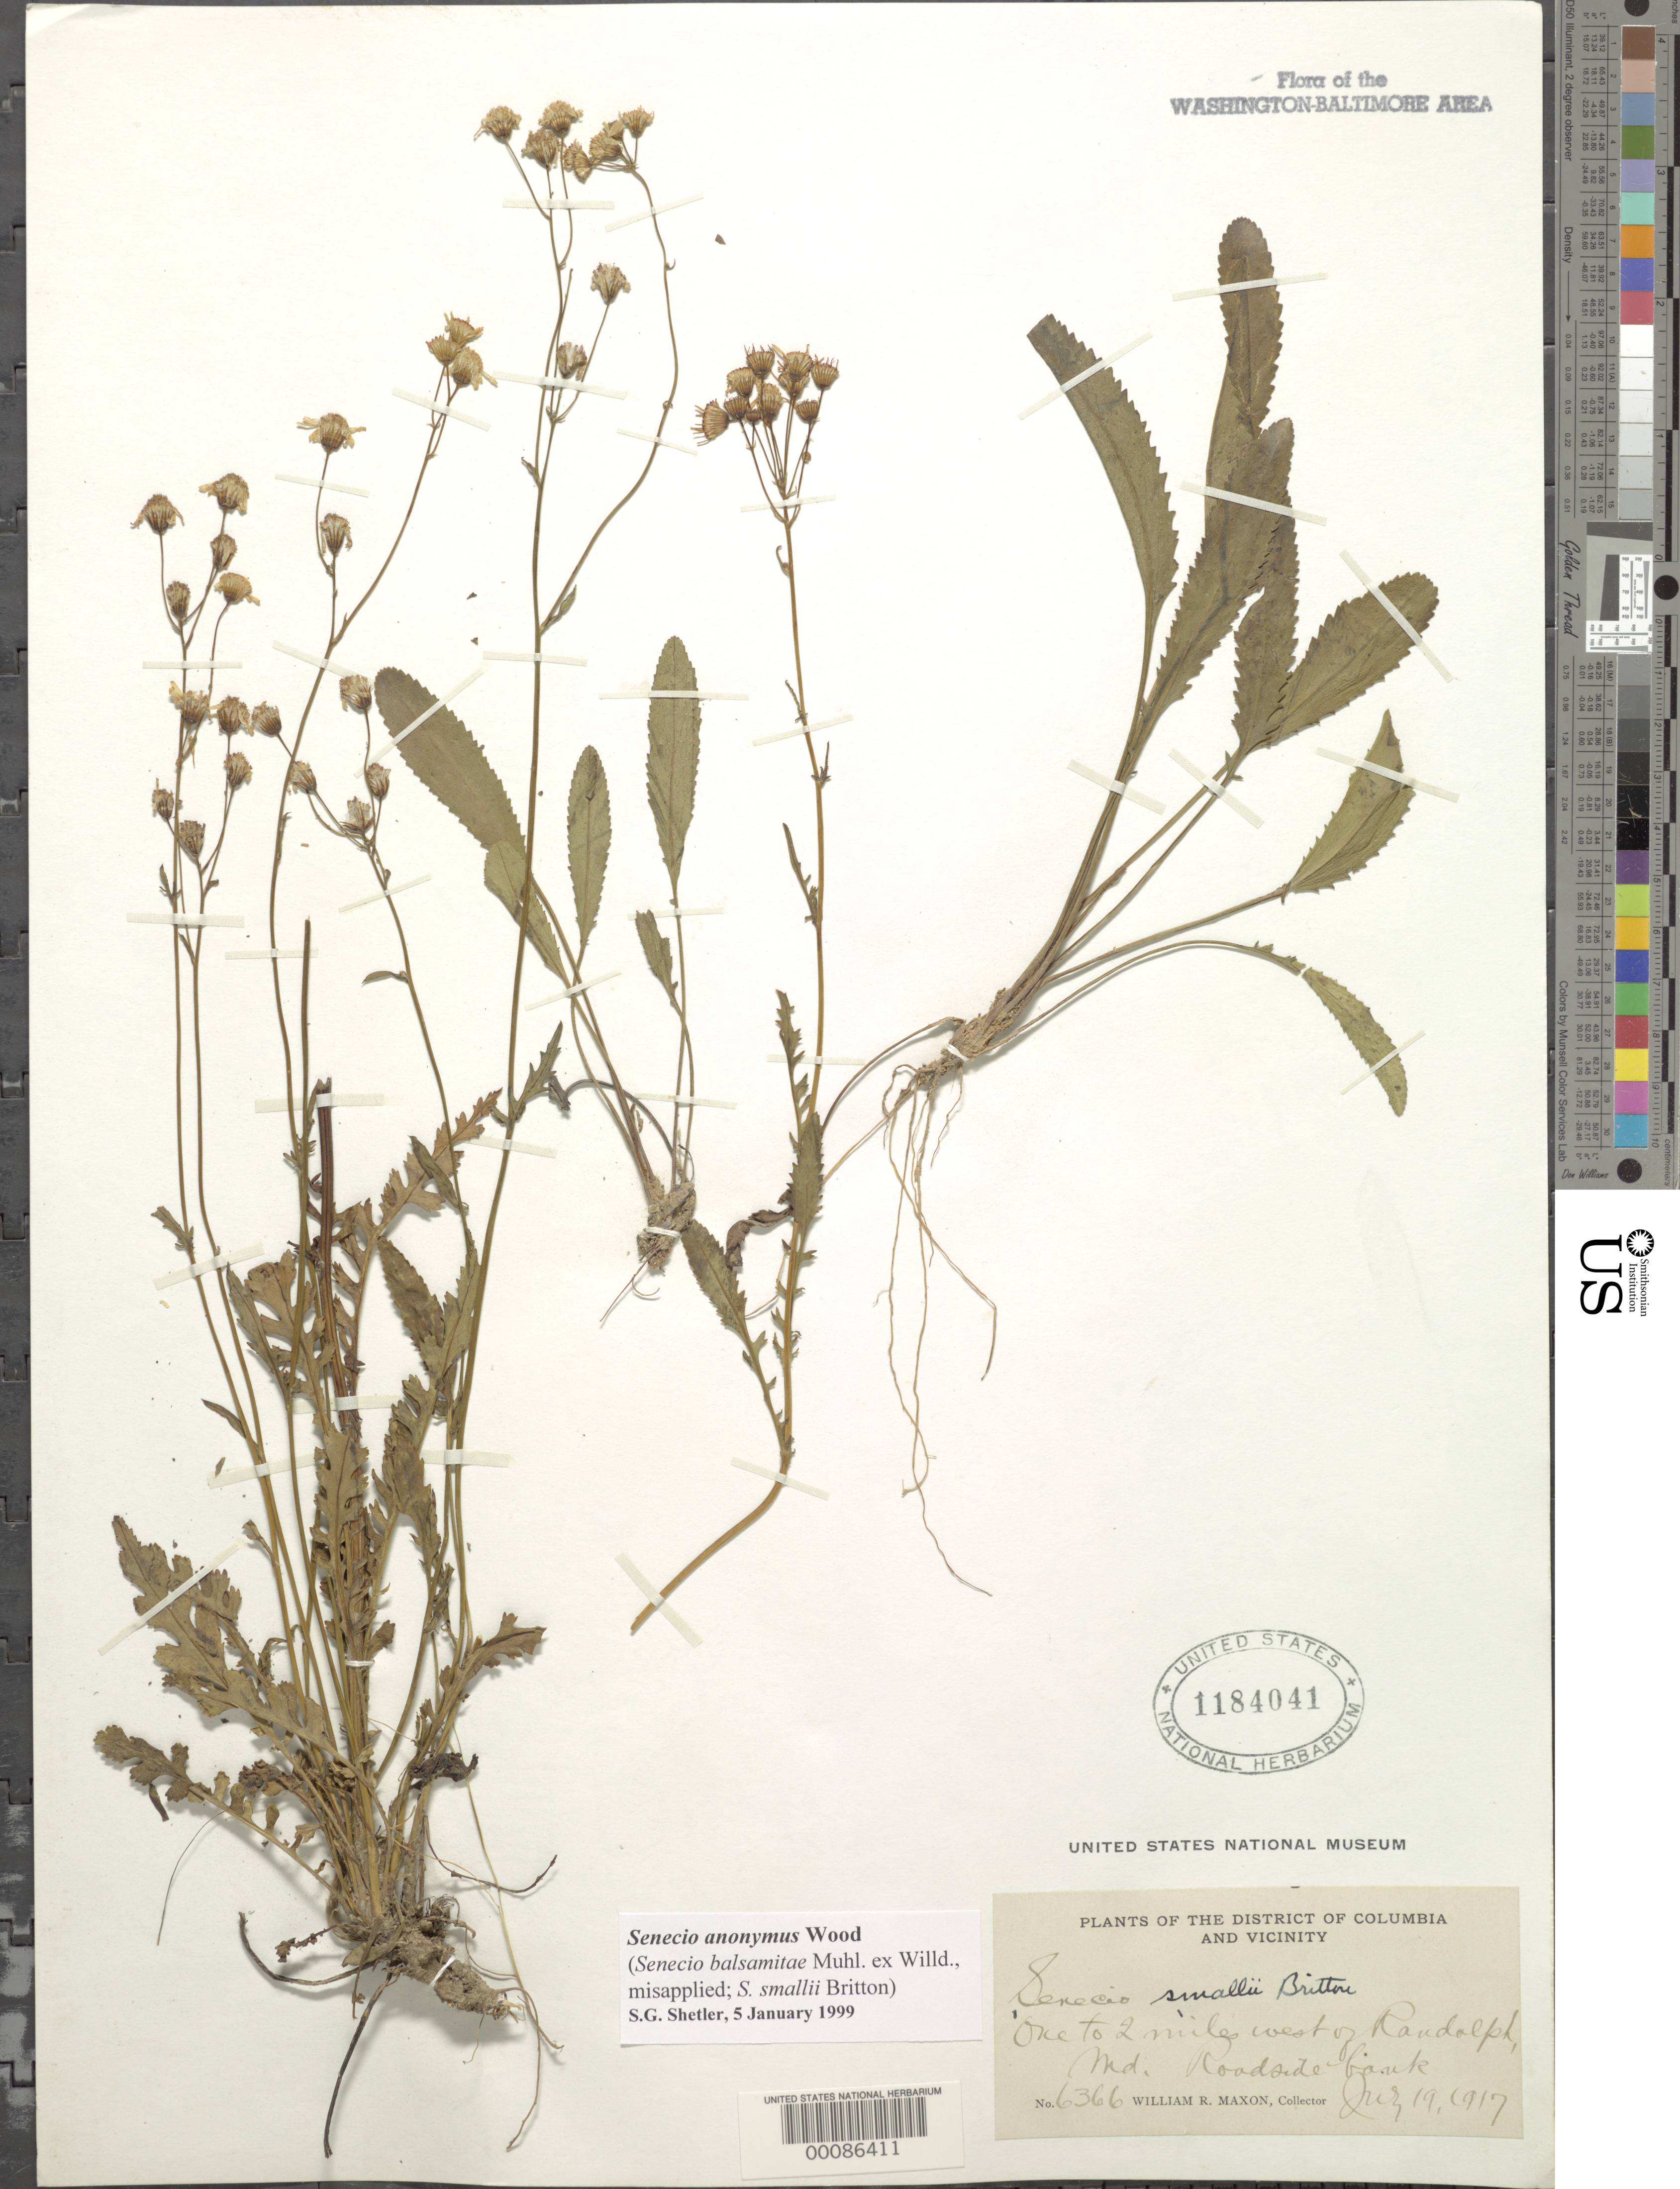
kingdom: Plantae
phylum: Tracheophyta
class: Magnoliopsida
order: Asterales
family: Asteraceae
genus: Packera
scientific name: Packera anonyma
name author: (Alph. Wood) W.A. Weber & Á. Löve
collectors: W. R. Maxon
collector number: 6366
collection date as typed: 19 Jul 1917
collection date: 1917-07-19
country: United States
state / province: Maryland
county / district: Montgomery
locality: West of Randolph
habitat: Roadside bank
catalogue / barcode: US 1184041